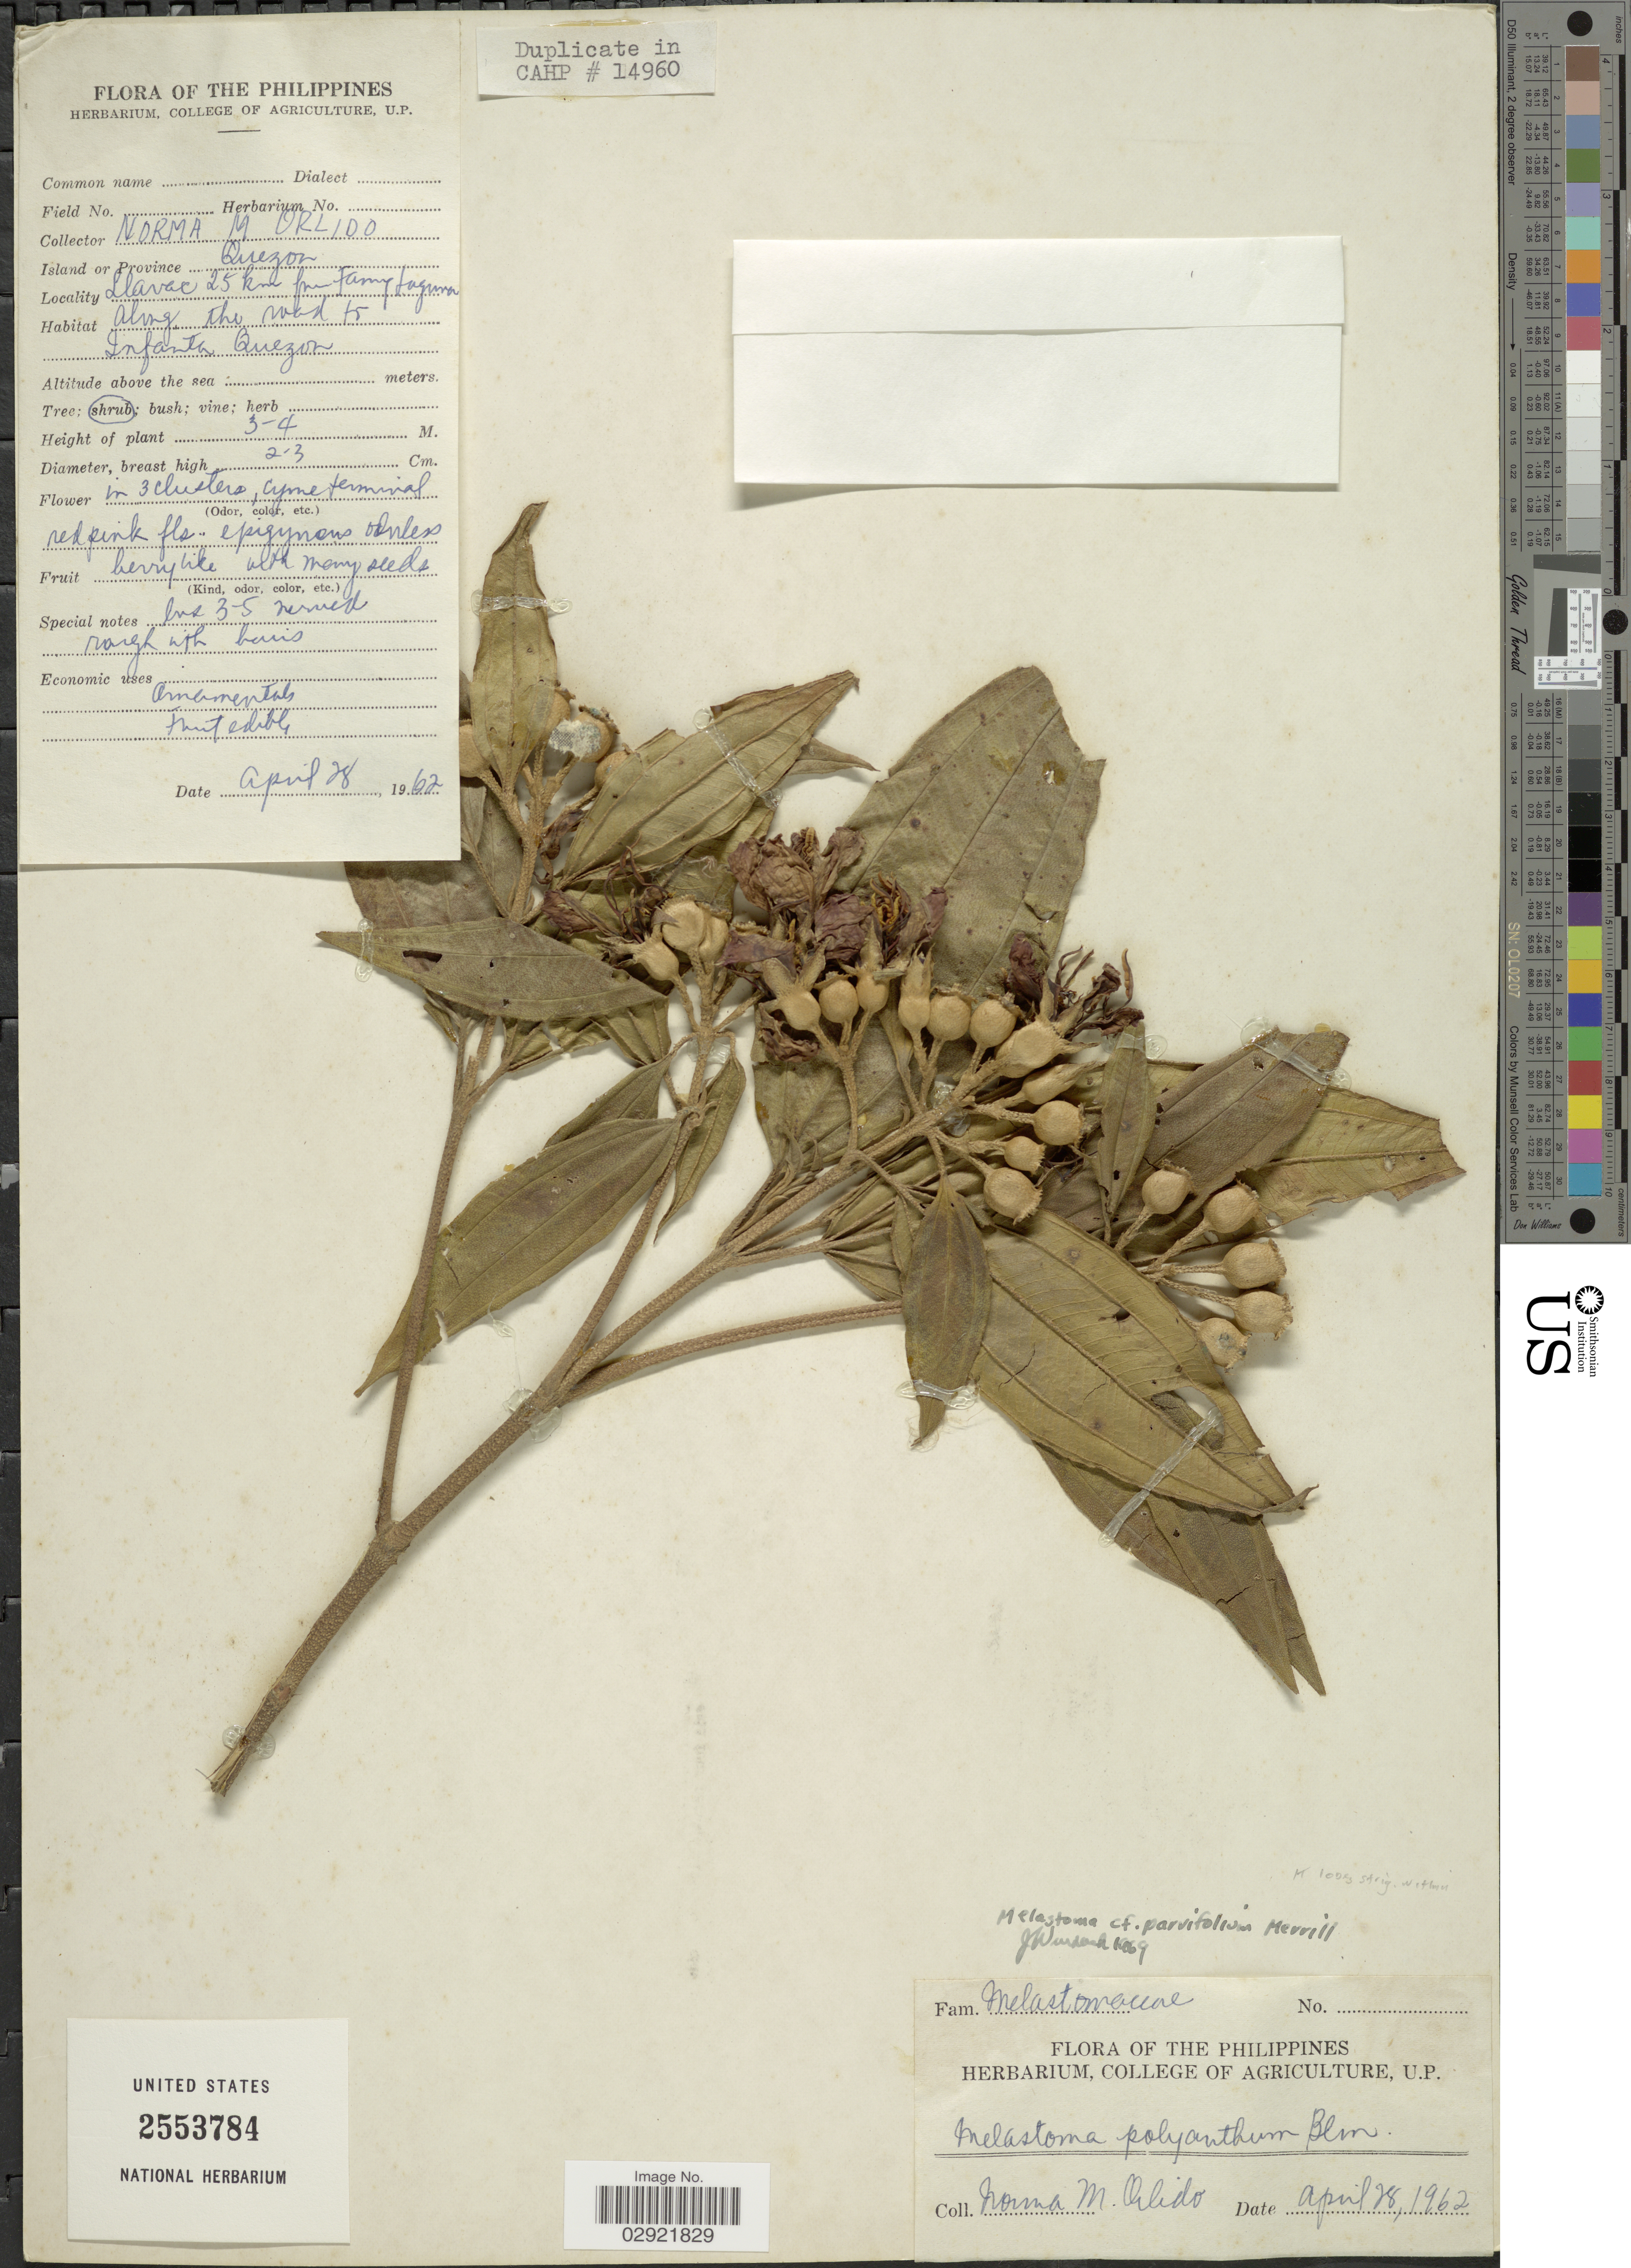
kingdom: Plantae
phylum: Tracheophyta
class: Magnoliopsida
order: Myrtales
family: Melastomataceae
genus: Melastoma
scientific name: Melastoma malabathricum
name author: L.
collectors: N. Orlido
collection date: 1962-04-28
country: Philippines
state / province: Calabarzon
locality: Island or Province Quezon. Llavac 25 km from Fang Laguna. Along the road to Infanta Quezon.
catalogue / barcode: US 2553784